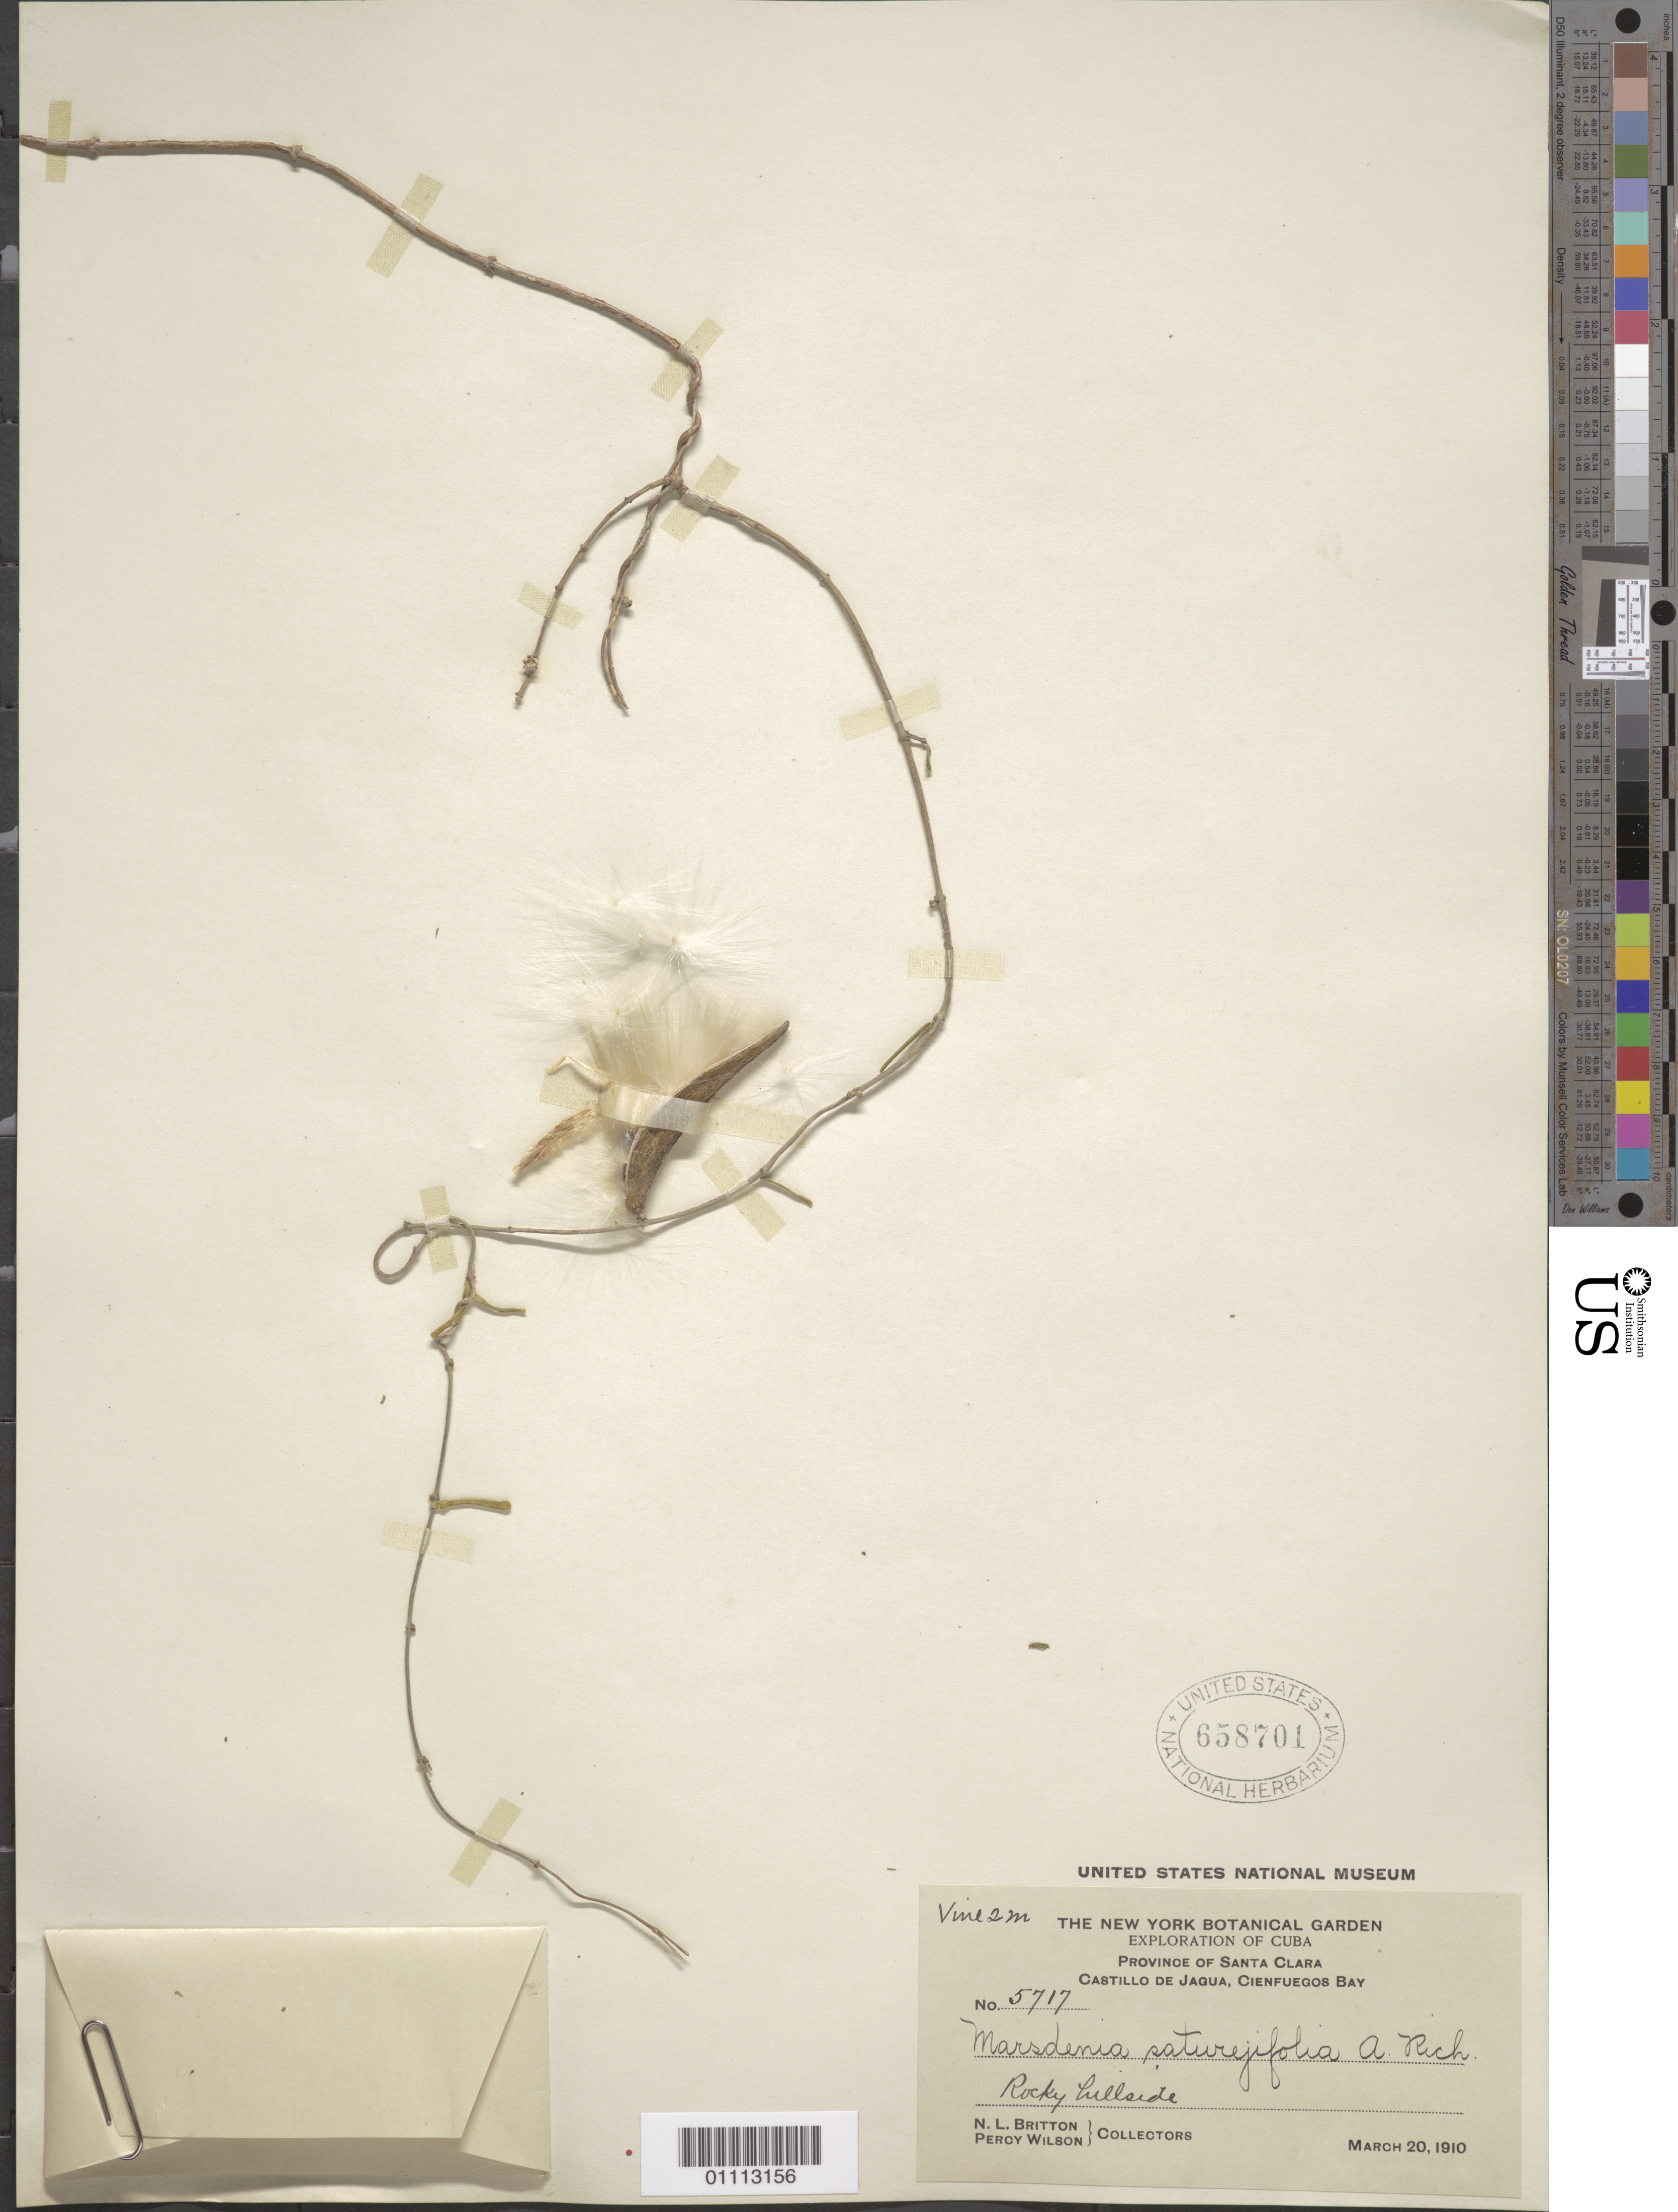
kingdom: Plantae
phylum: Tracheophyta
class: Magnoliopsida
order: Gentianales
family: Apocynaceae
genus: Marsdenia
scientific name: Marsdenia saturejifolia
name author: A. Rich.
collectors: N. Britton & P. Wilson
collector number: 5717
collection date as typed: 20 Mar 1910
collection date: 1910-03-20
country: Cuba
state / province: Cienfuegos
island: Cuba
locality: Castillo de Jagua Rocky hillside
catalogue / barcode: US 658701